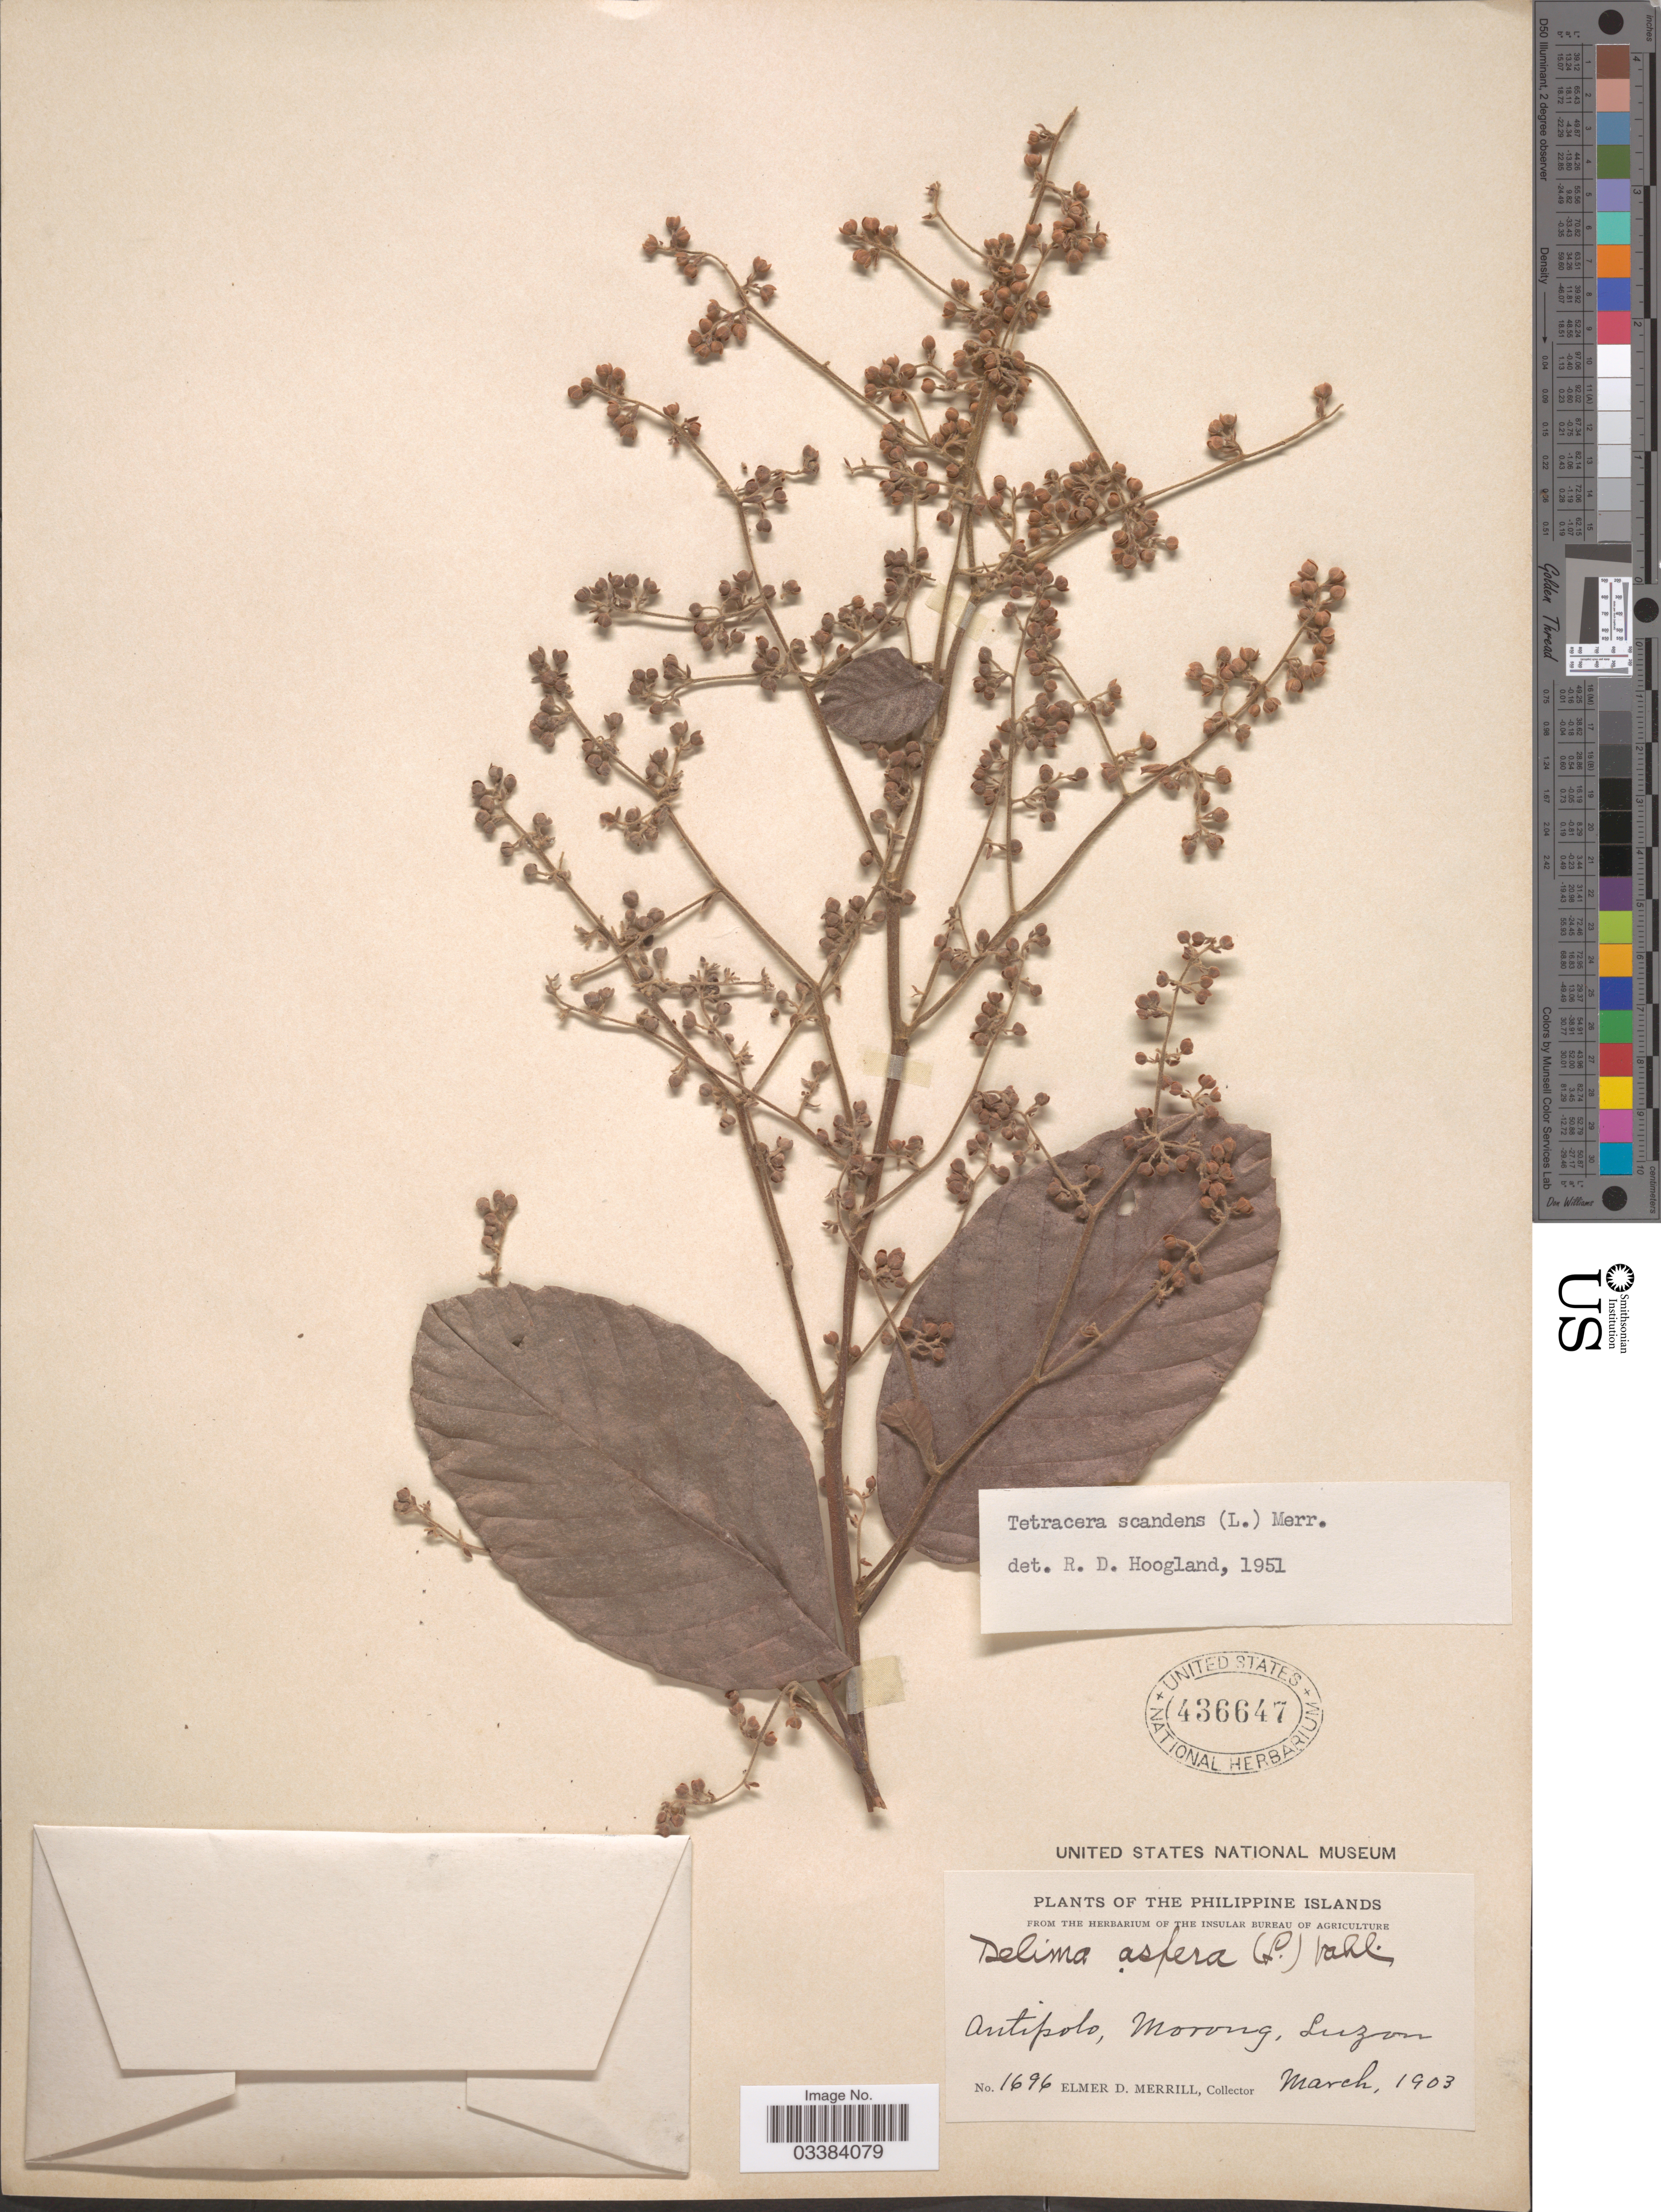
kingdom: Plantae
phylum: Tracheophyta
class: Magnoliopsida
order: Dilleniales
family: Dilleniaceae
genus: Tetracera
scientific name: Tetracera scandens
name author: (L.) Merr.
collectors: E. D. Merrill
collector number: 1696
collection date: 1903-03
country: Philippines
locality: The Philippine Islands. Antipolo, Morong, Luzon.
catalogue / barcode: US 436647